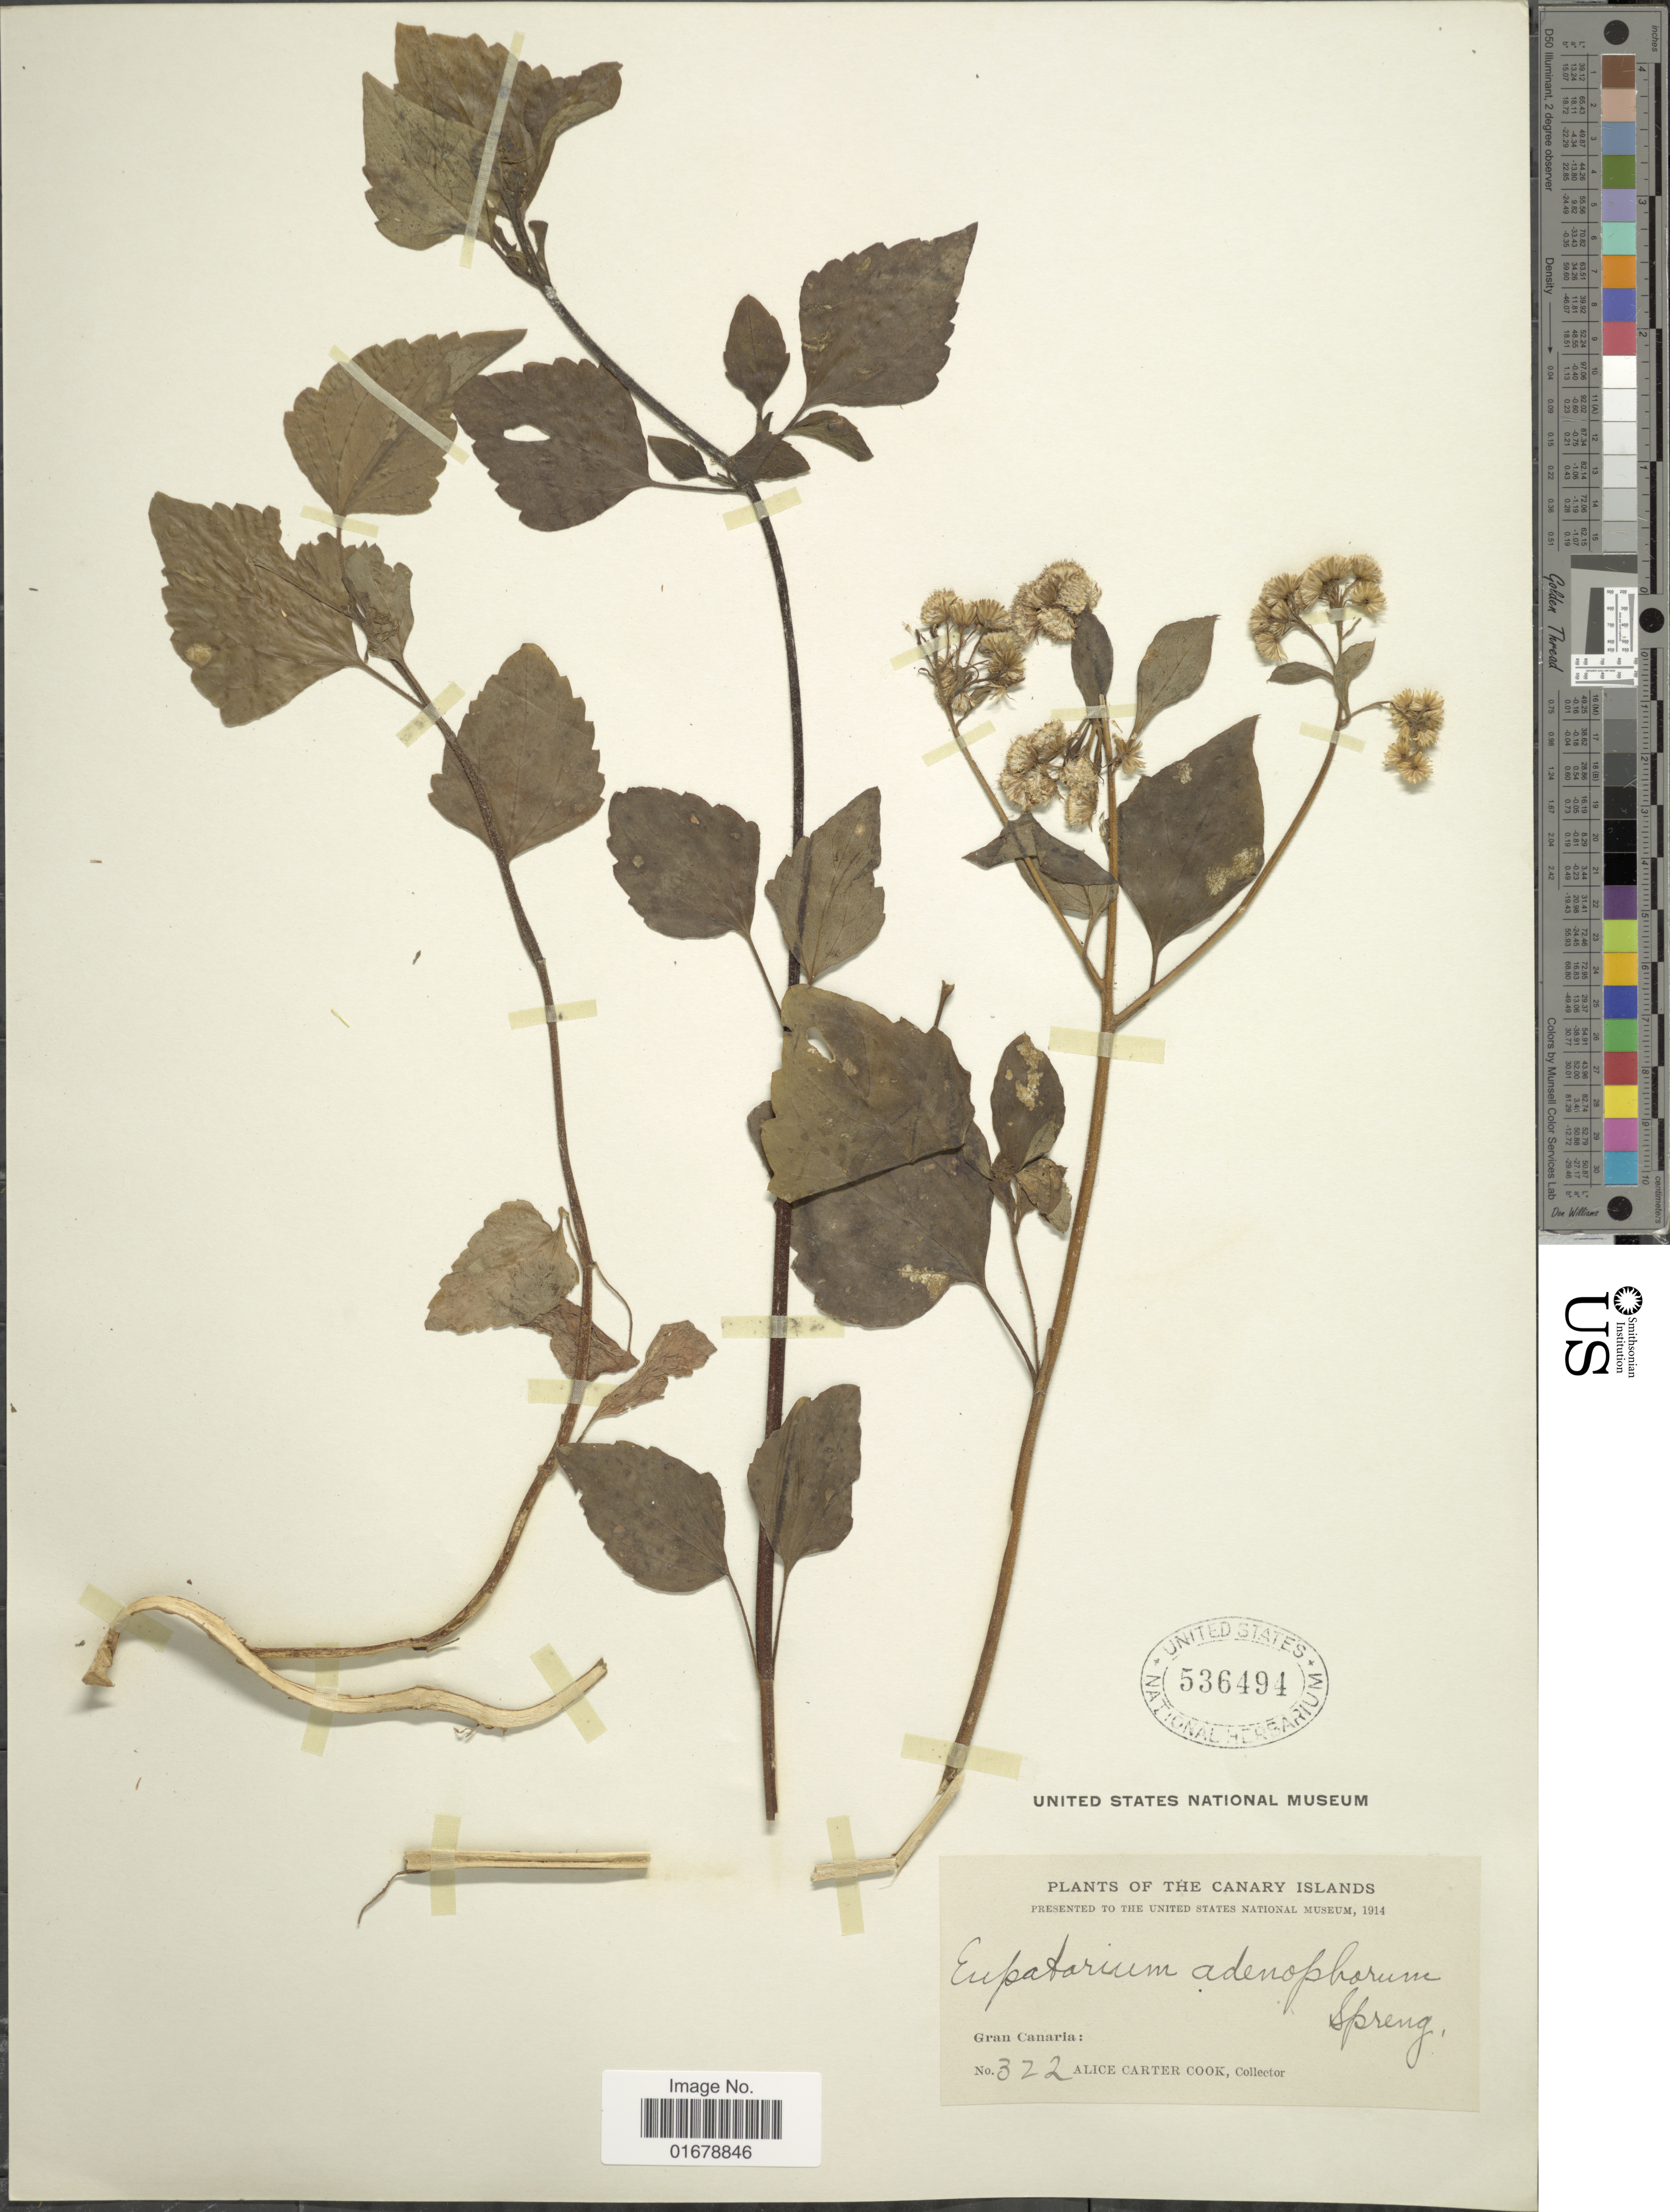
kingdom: Plantae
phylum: Tracheophyta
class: Magnoliopsida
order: Asterales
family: Asteraceae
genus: Ageratina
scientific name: Ageratina adenophora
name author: (Spreng.) R.M. King & H. Rob.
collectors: Alice C. Cook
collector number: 322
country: Spain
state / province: Canarias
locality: The Canary Islands. Gran Canaria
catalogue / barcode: US 536494